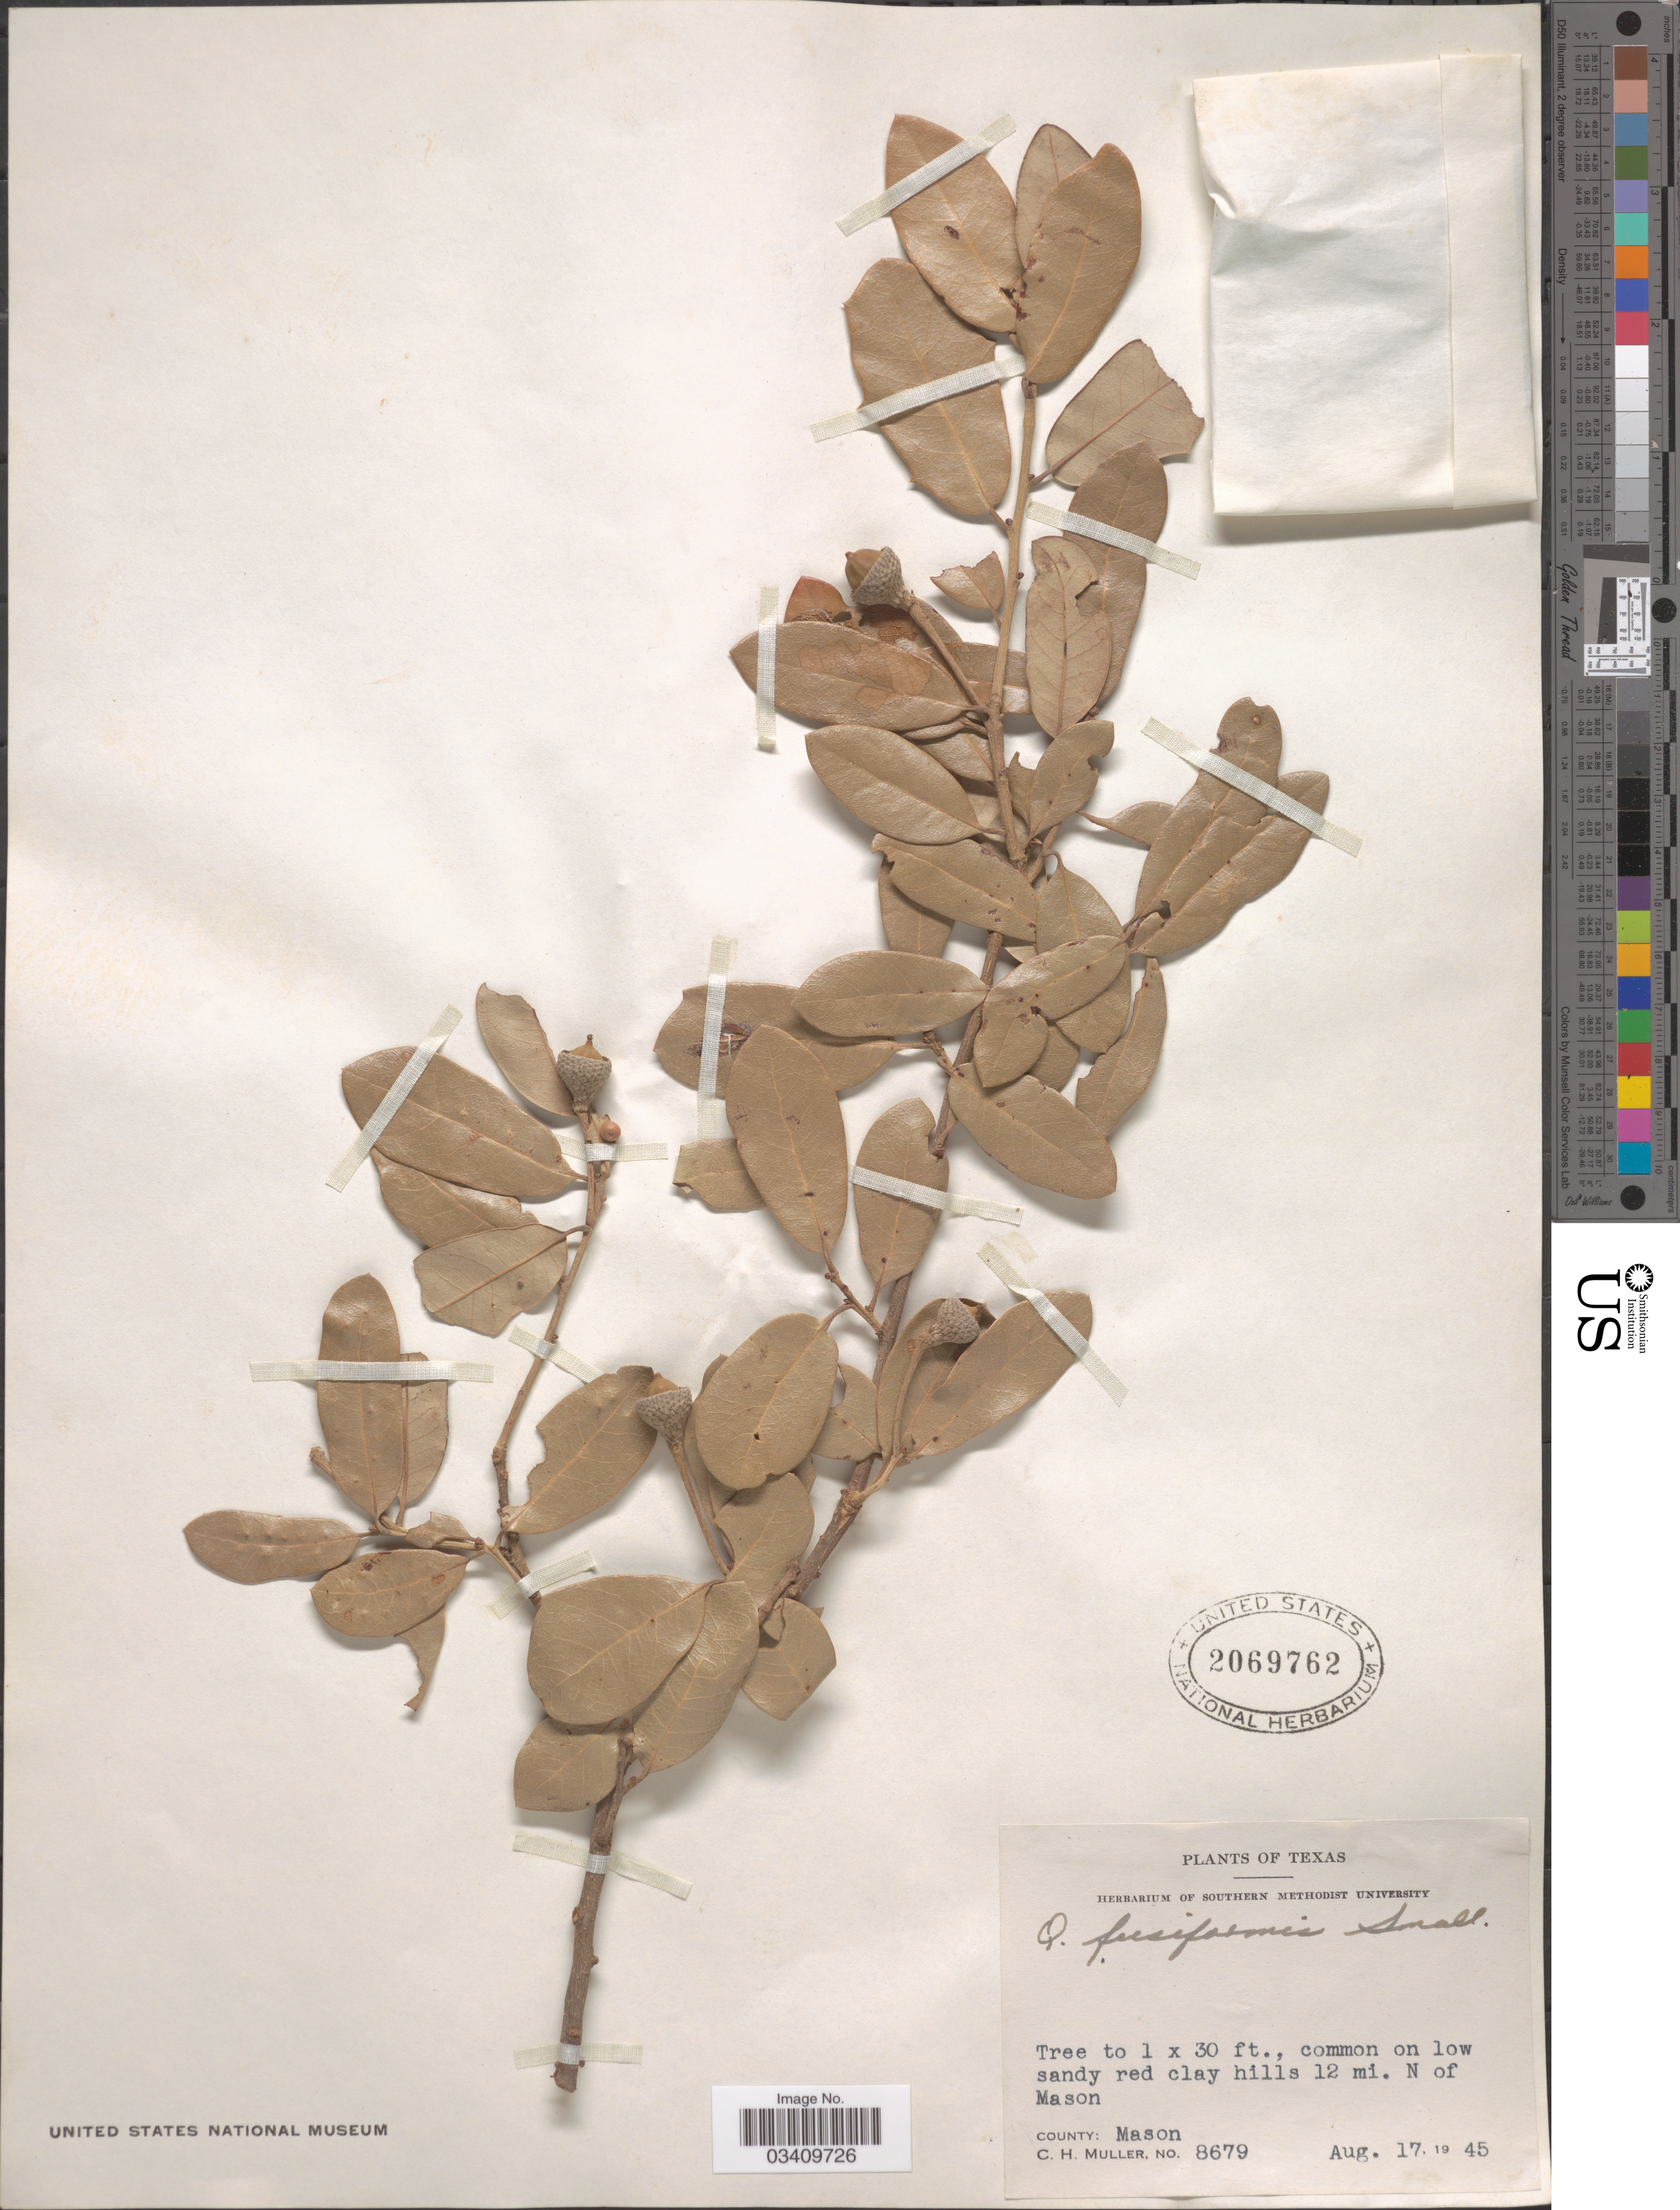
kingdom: Plantae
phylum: Tracheophyta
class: Magnoliopsida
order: Fagales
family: Fagaceae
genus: Quercus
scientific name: Quercus virginiana var. fusiformis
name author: (Small) Sarg.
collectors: C. H. Mueller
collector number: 8679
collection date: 1945-08-17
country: United States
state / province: Texas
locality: Common on low sandy red clay hills 12 mi. N of Mason. County: Mason.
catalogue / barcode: US 2069762